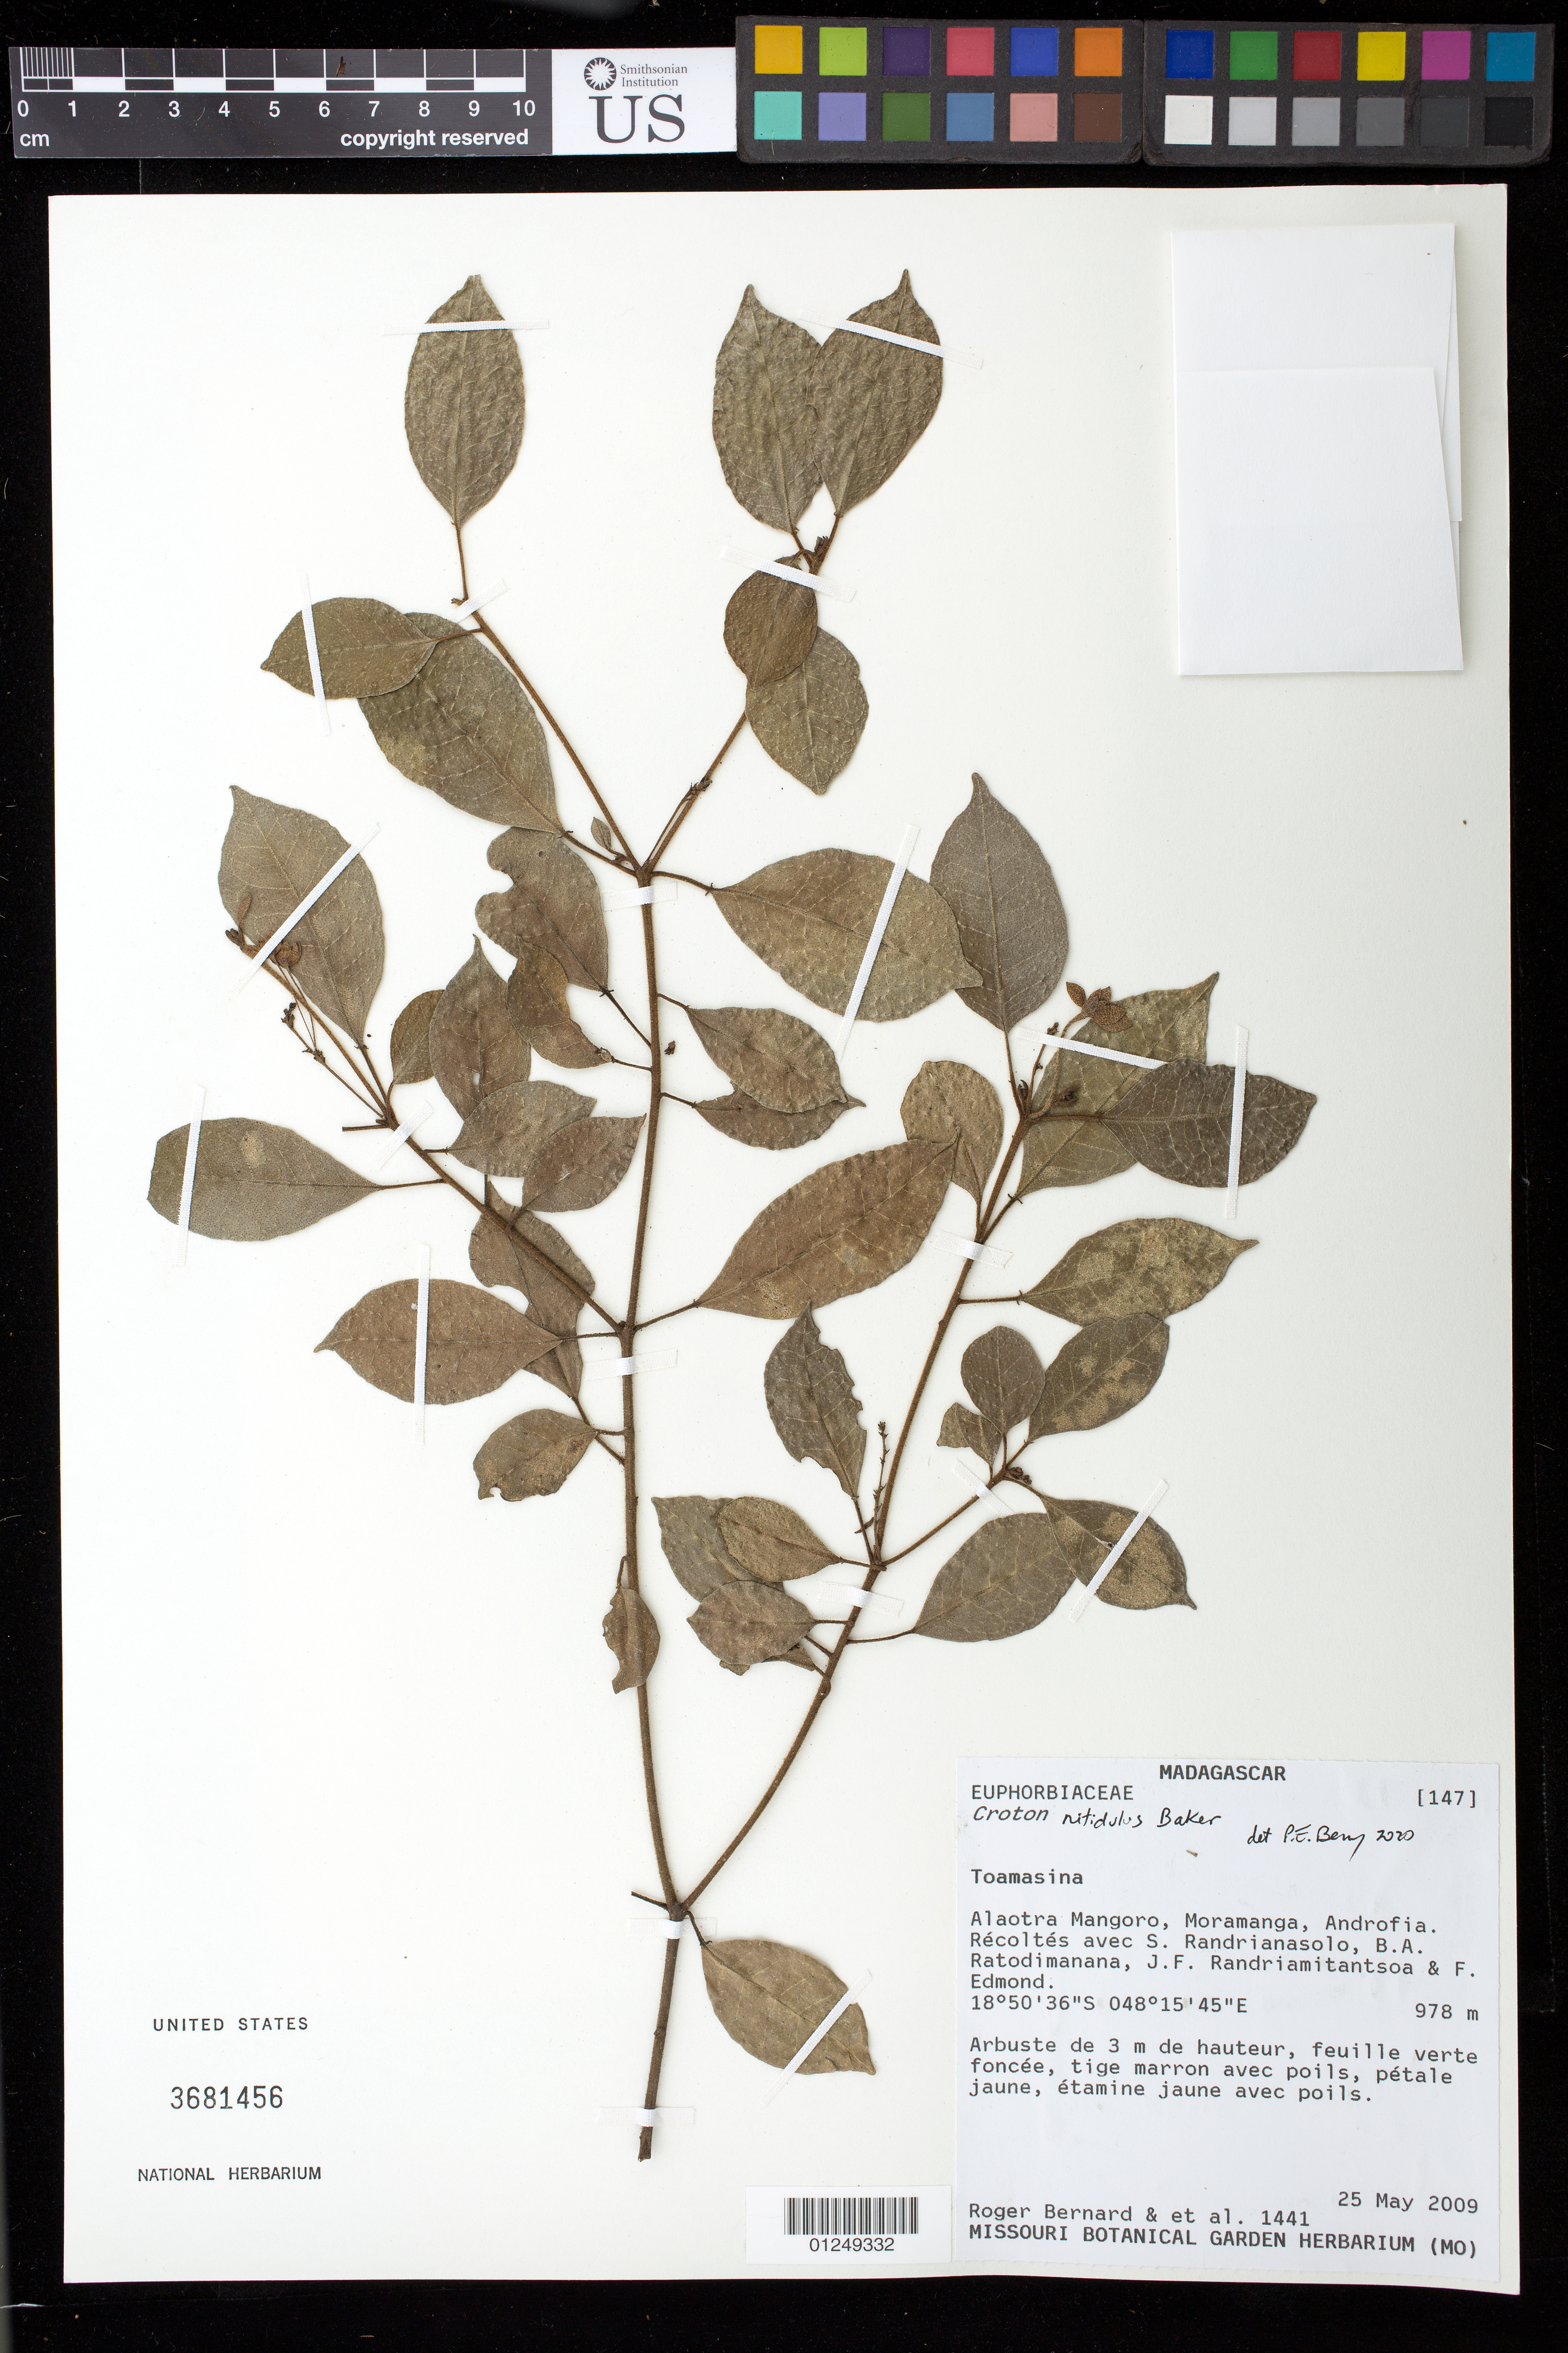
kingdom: Plantae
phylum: Tracheophyta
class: Magnoliopsida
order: Malpighiales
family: Euphorbiaceae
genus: Croton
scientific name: Croton nitidulus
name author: Baker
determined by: Berry, Paul E.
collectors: R. Bernard, S. Randrianasolo, B. Ratodimanana, J. Randriamitantsoa & F. Edmond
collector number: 1441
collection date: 2009-05-25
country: Madagascar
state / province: Alaotra Mangoro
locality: Alaotra Mangoro, Moramanga, Androfia.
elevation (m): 978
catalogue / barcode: US 3681456